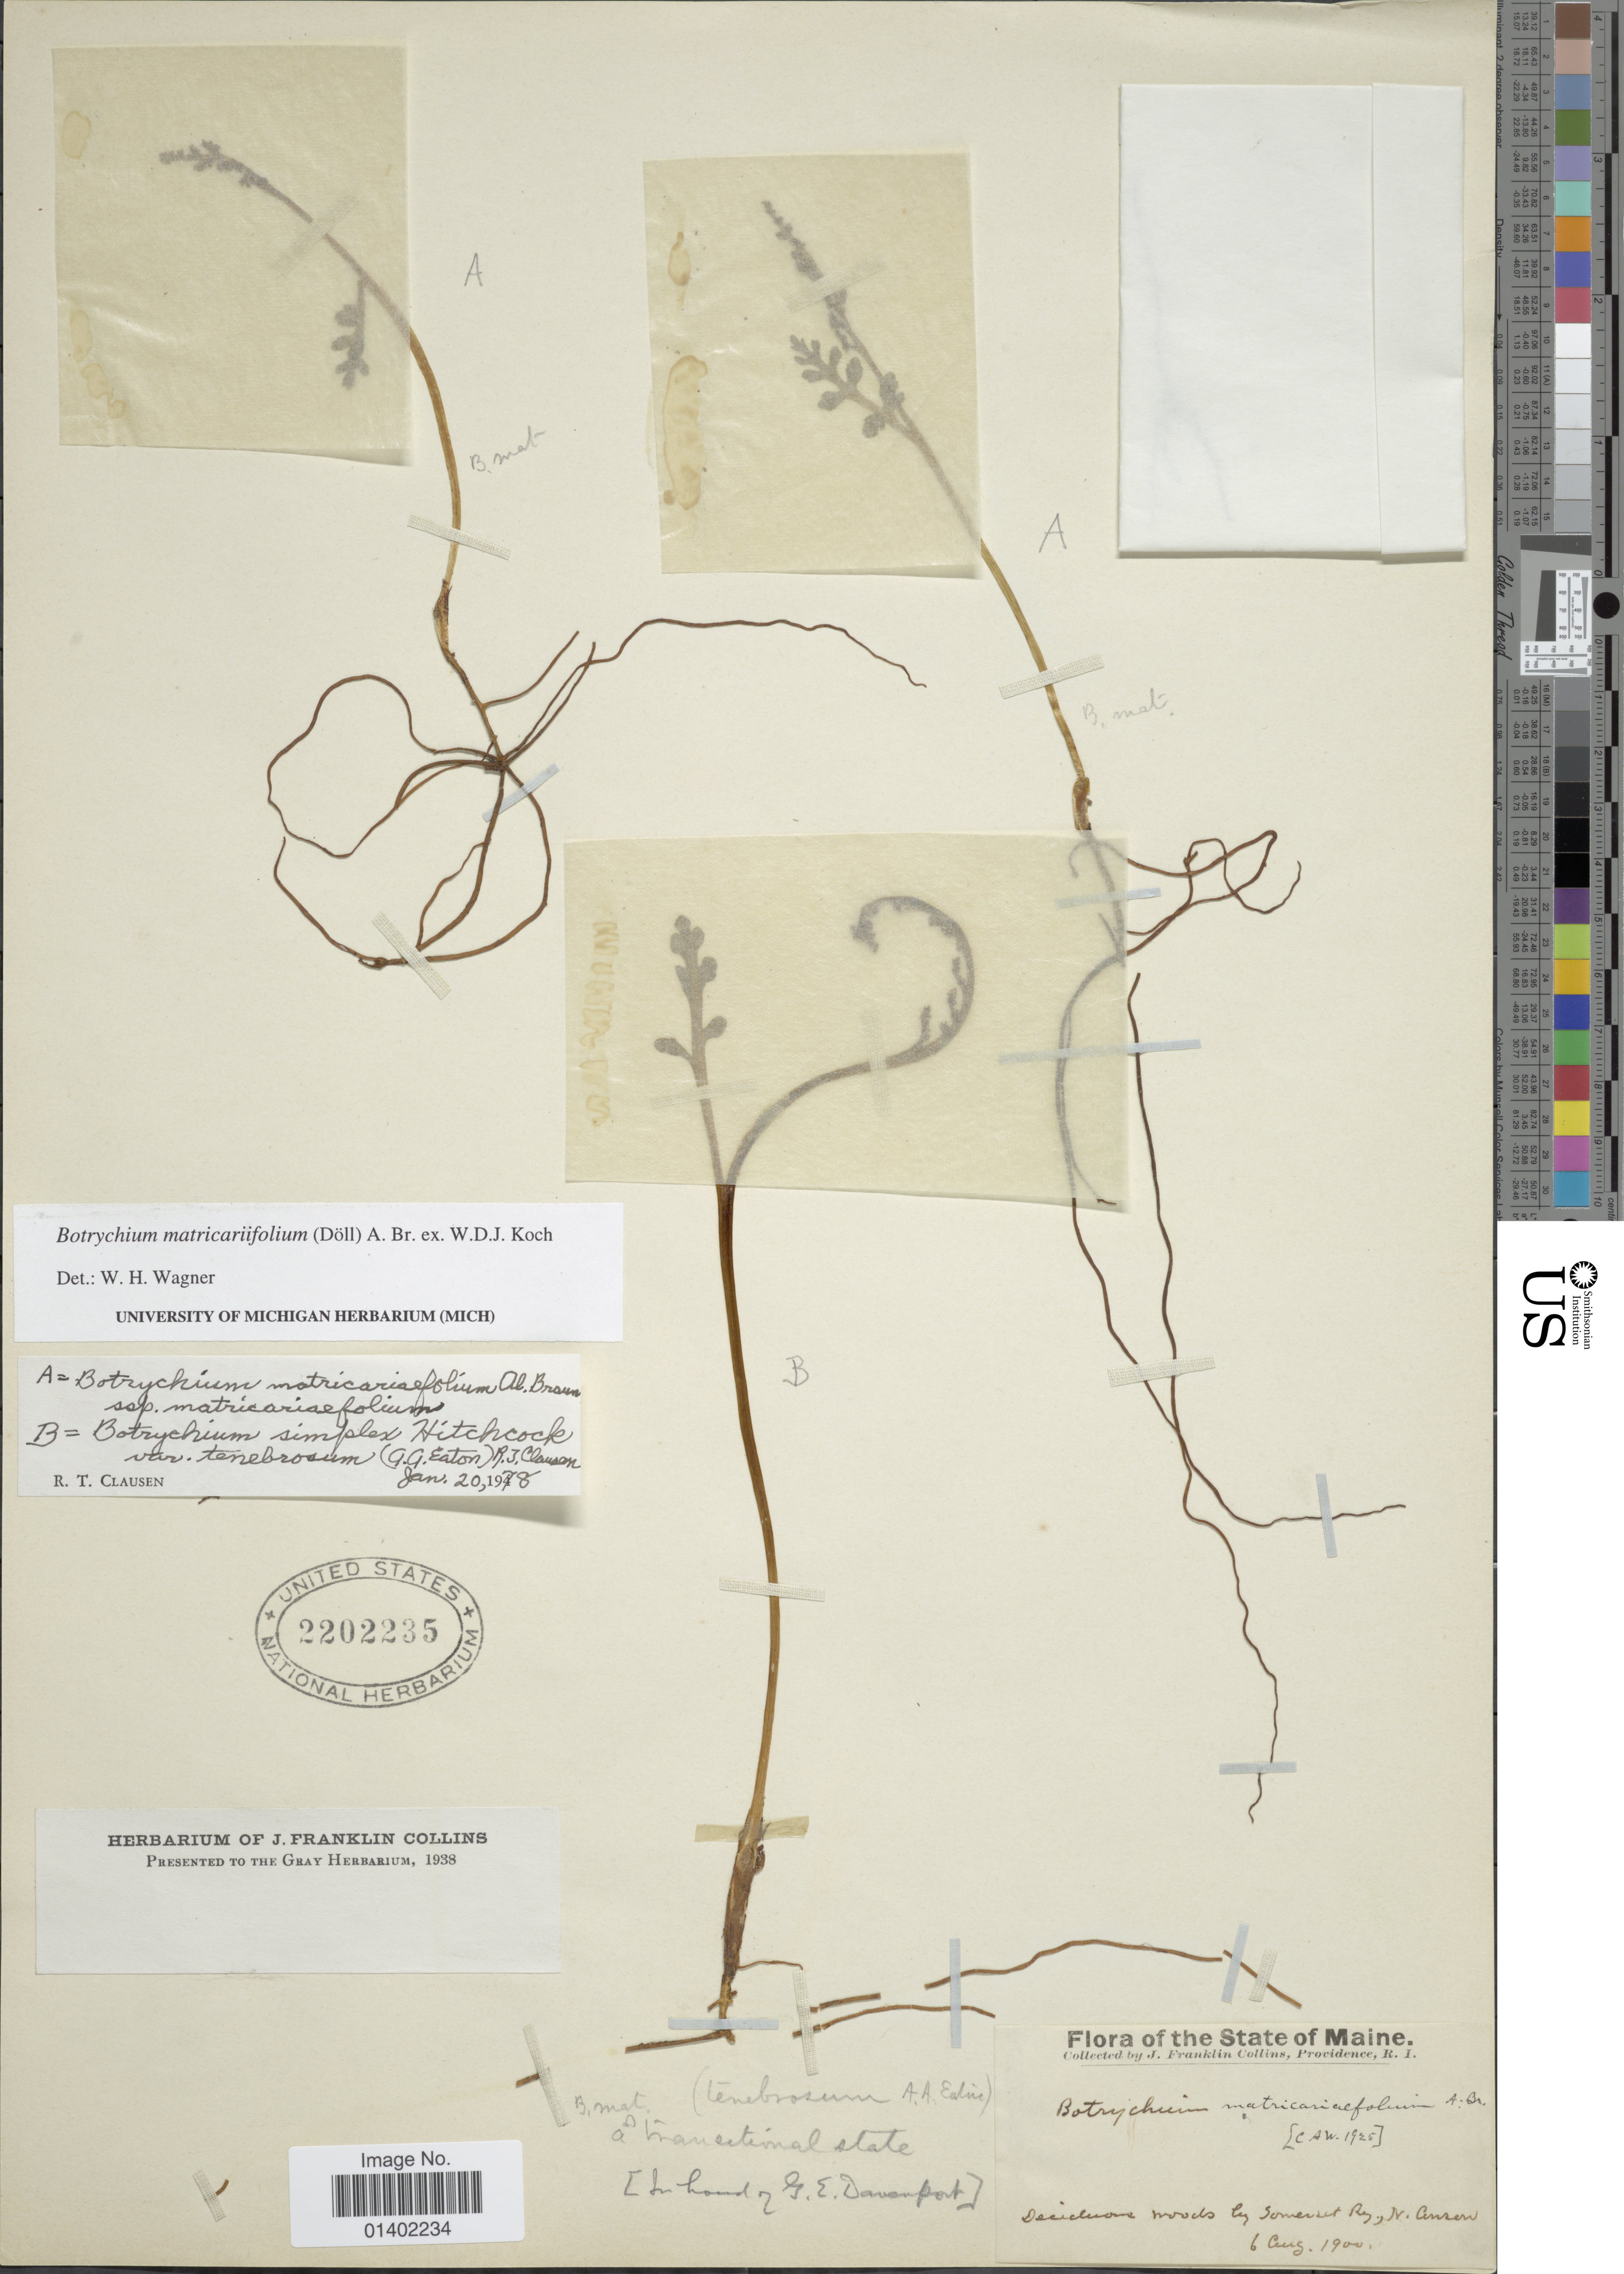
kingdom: Plantae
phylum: Tracheophyta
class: Polypodiopsida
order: Ophioglossales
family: Ophioglossaceae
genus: Botrychium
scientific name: Botrychium matricariifolium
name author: (A. Braun ex Dowell) A. Braun ex Koch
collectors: J. Collins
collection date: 1978-01-20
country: United States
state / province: Maine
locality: Woods by somerzet Rd, N. Canton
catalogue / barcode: US 2202235